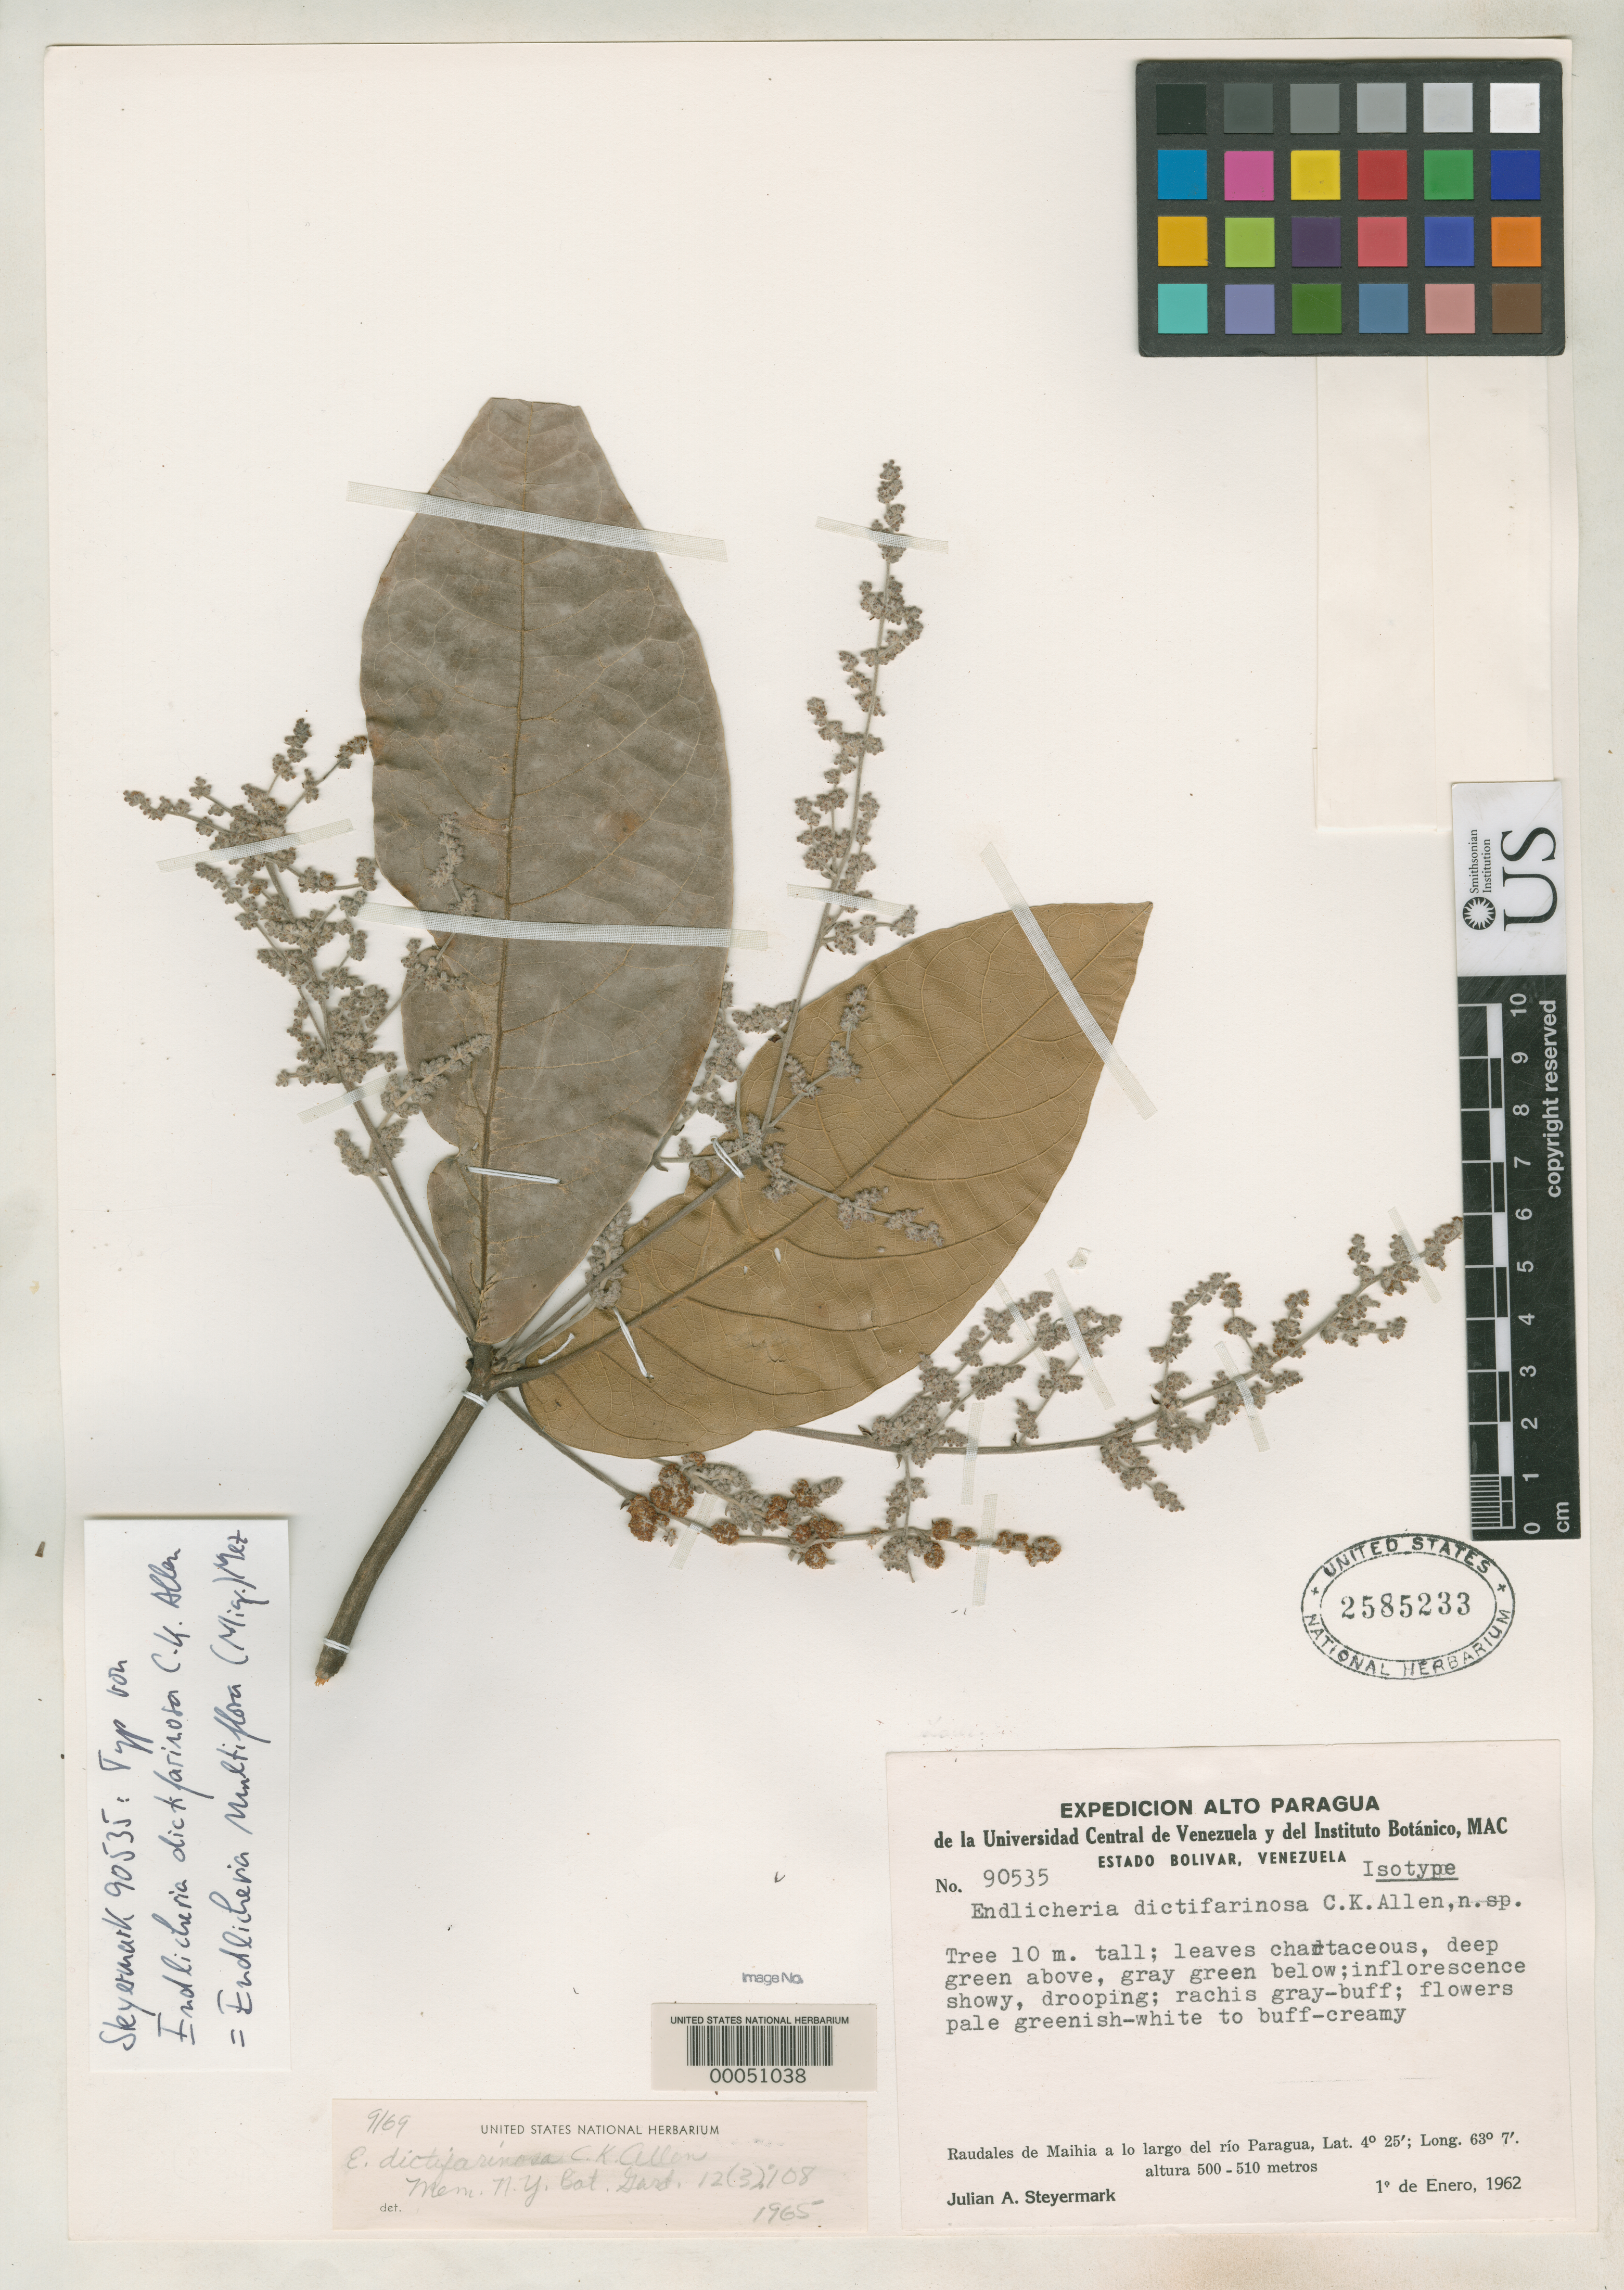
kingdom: Plantae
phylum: Tracheophyta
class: Magnoliopsida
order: Laurales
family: Lauraceae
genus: Endlicheria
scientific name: Endlicheria dictifarinosa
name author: C.K. Allen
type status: Isotype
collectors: J. Steyermark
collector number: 90535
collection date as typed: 01 Jan 1962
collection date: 1962-01-01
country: Venezuela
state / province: Bolivar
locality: Raudles de Maihia Rio Paragua.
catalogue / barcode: US 2585233